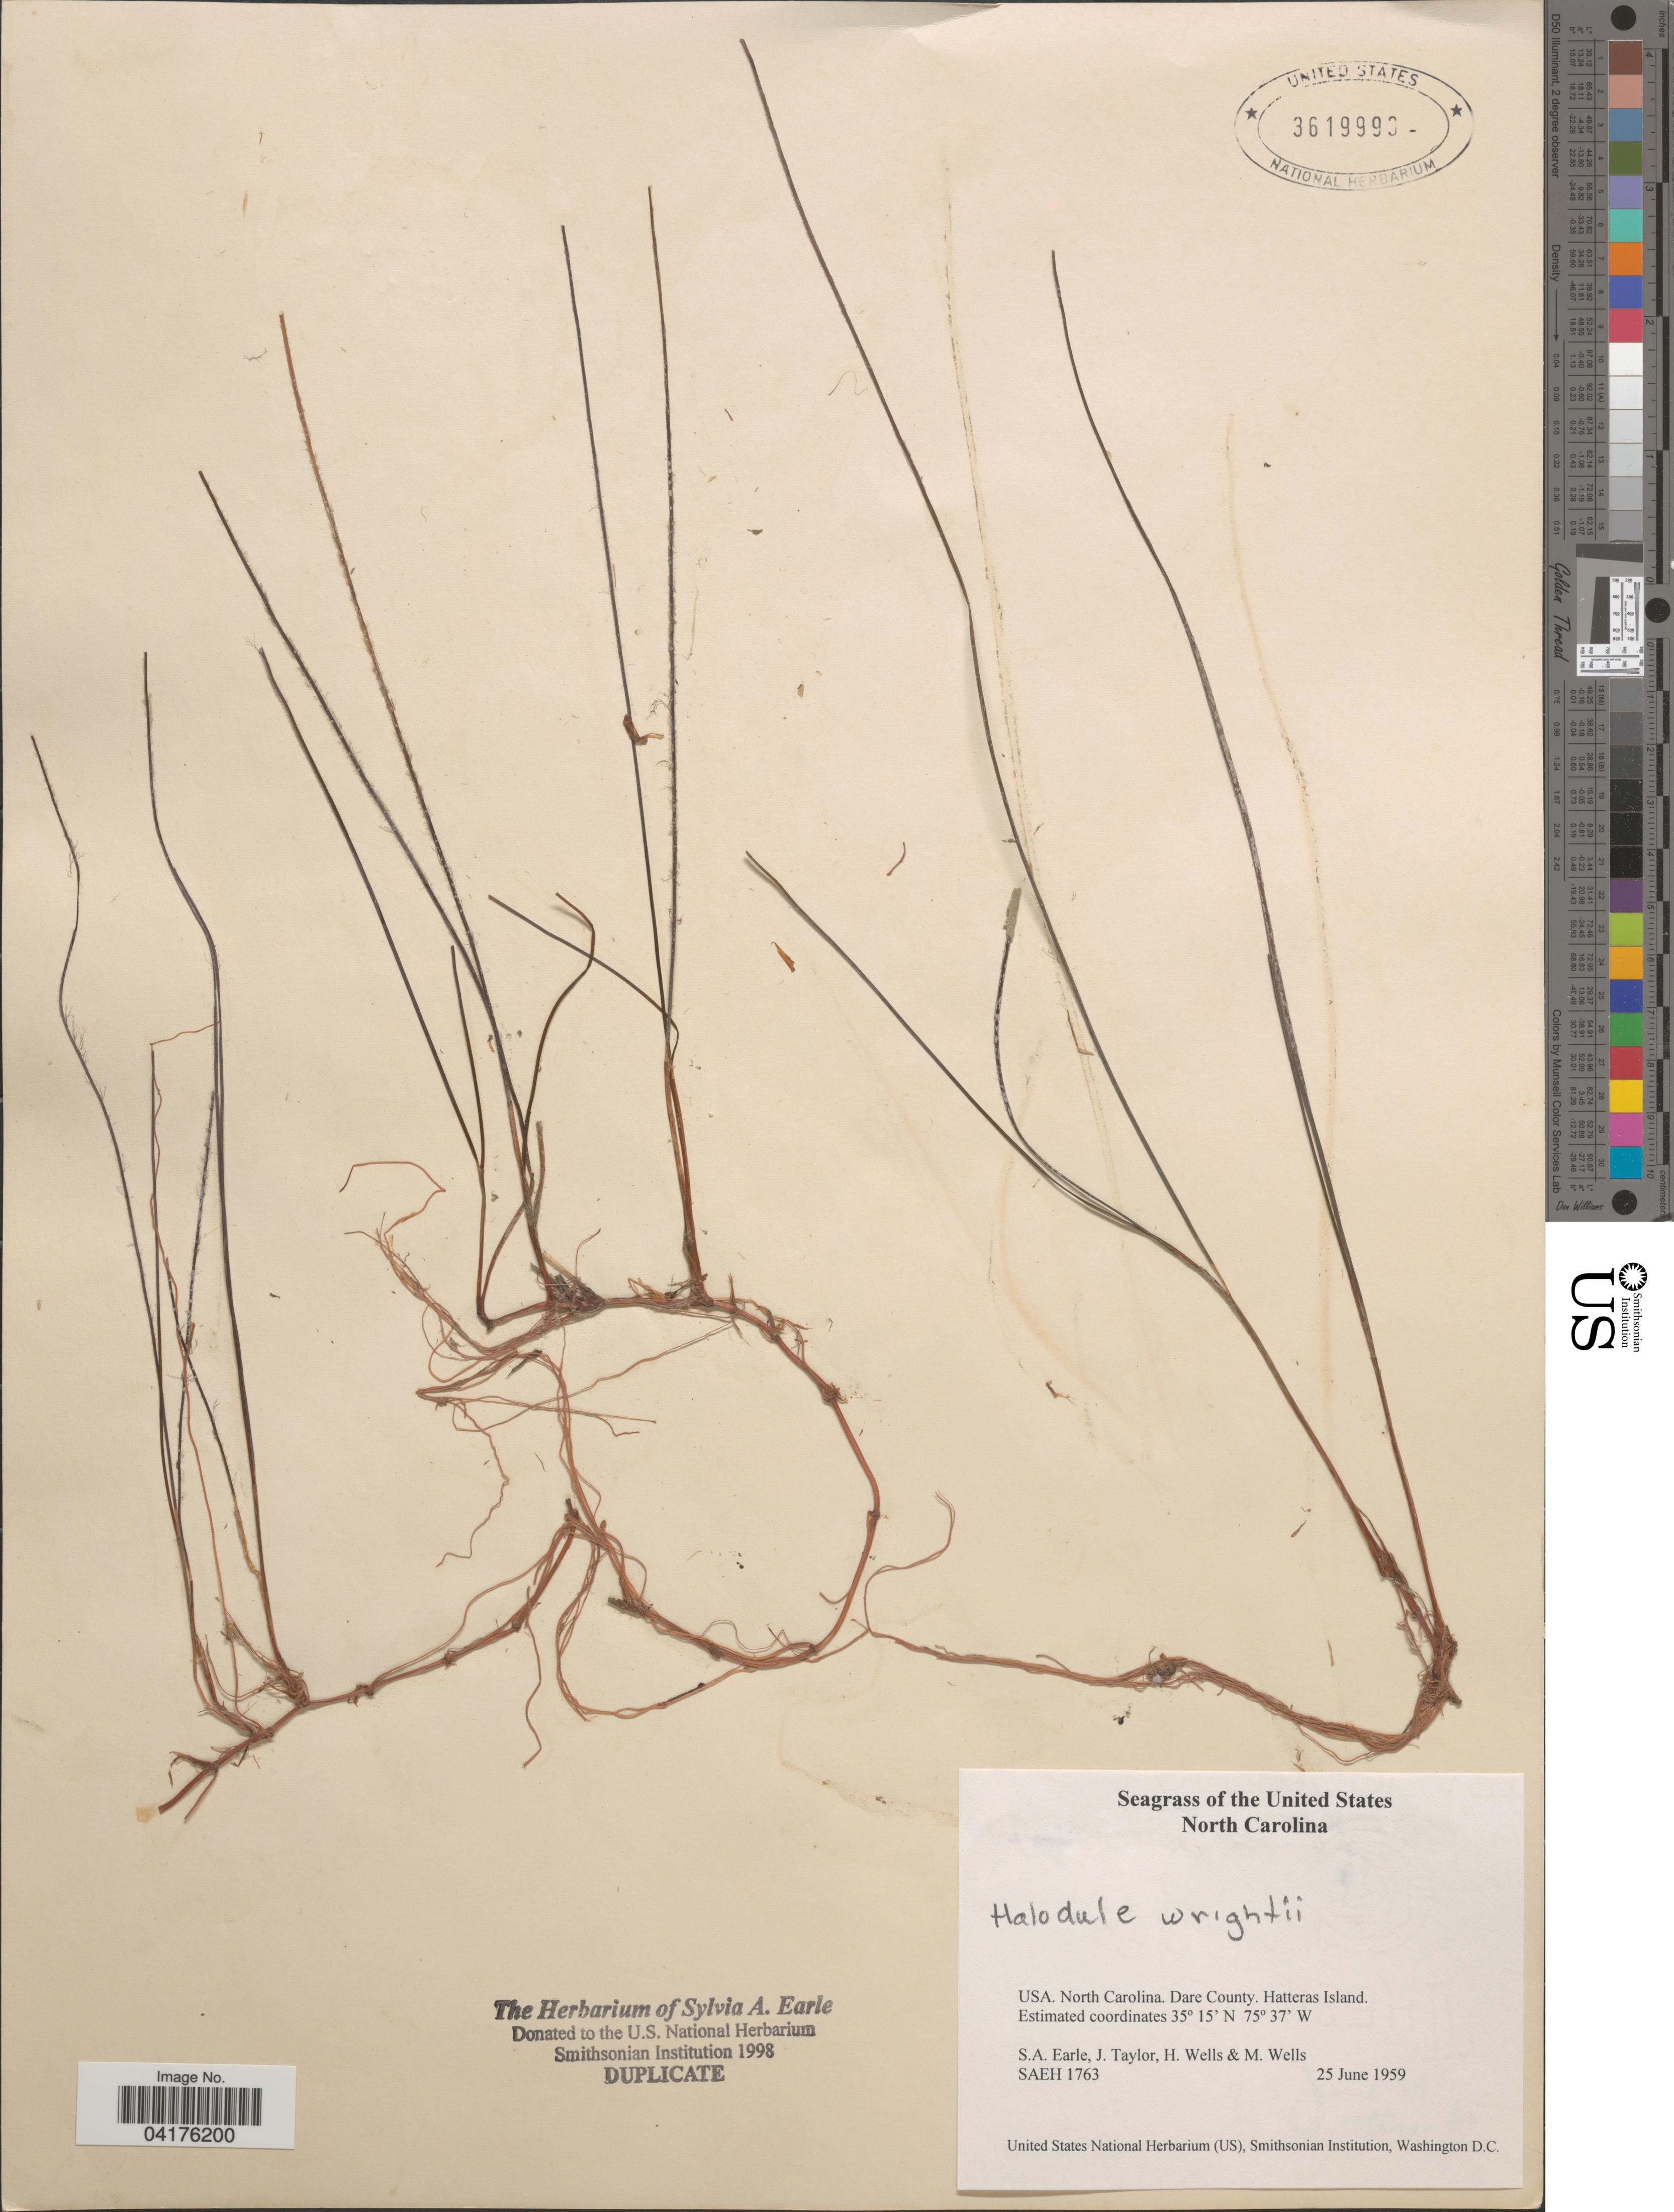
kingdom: Plantae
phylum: Tracheophyta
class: Liliopsida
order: Alismatales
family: Zosteraceae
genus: Zostera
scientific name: Zostera marina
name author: L.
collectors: S. A. Earle, J. Taylor, H. Wells & M. Wells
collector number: SAEH1763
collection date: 1959-06-25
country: United States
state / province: North Carolina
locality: Dare County. Hatteras Island.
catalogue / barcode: US 3619999